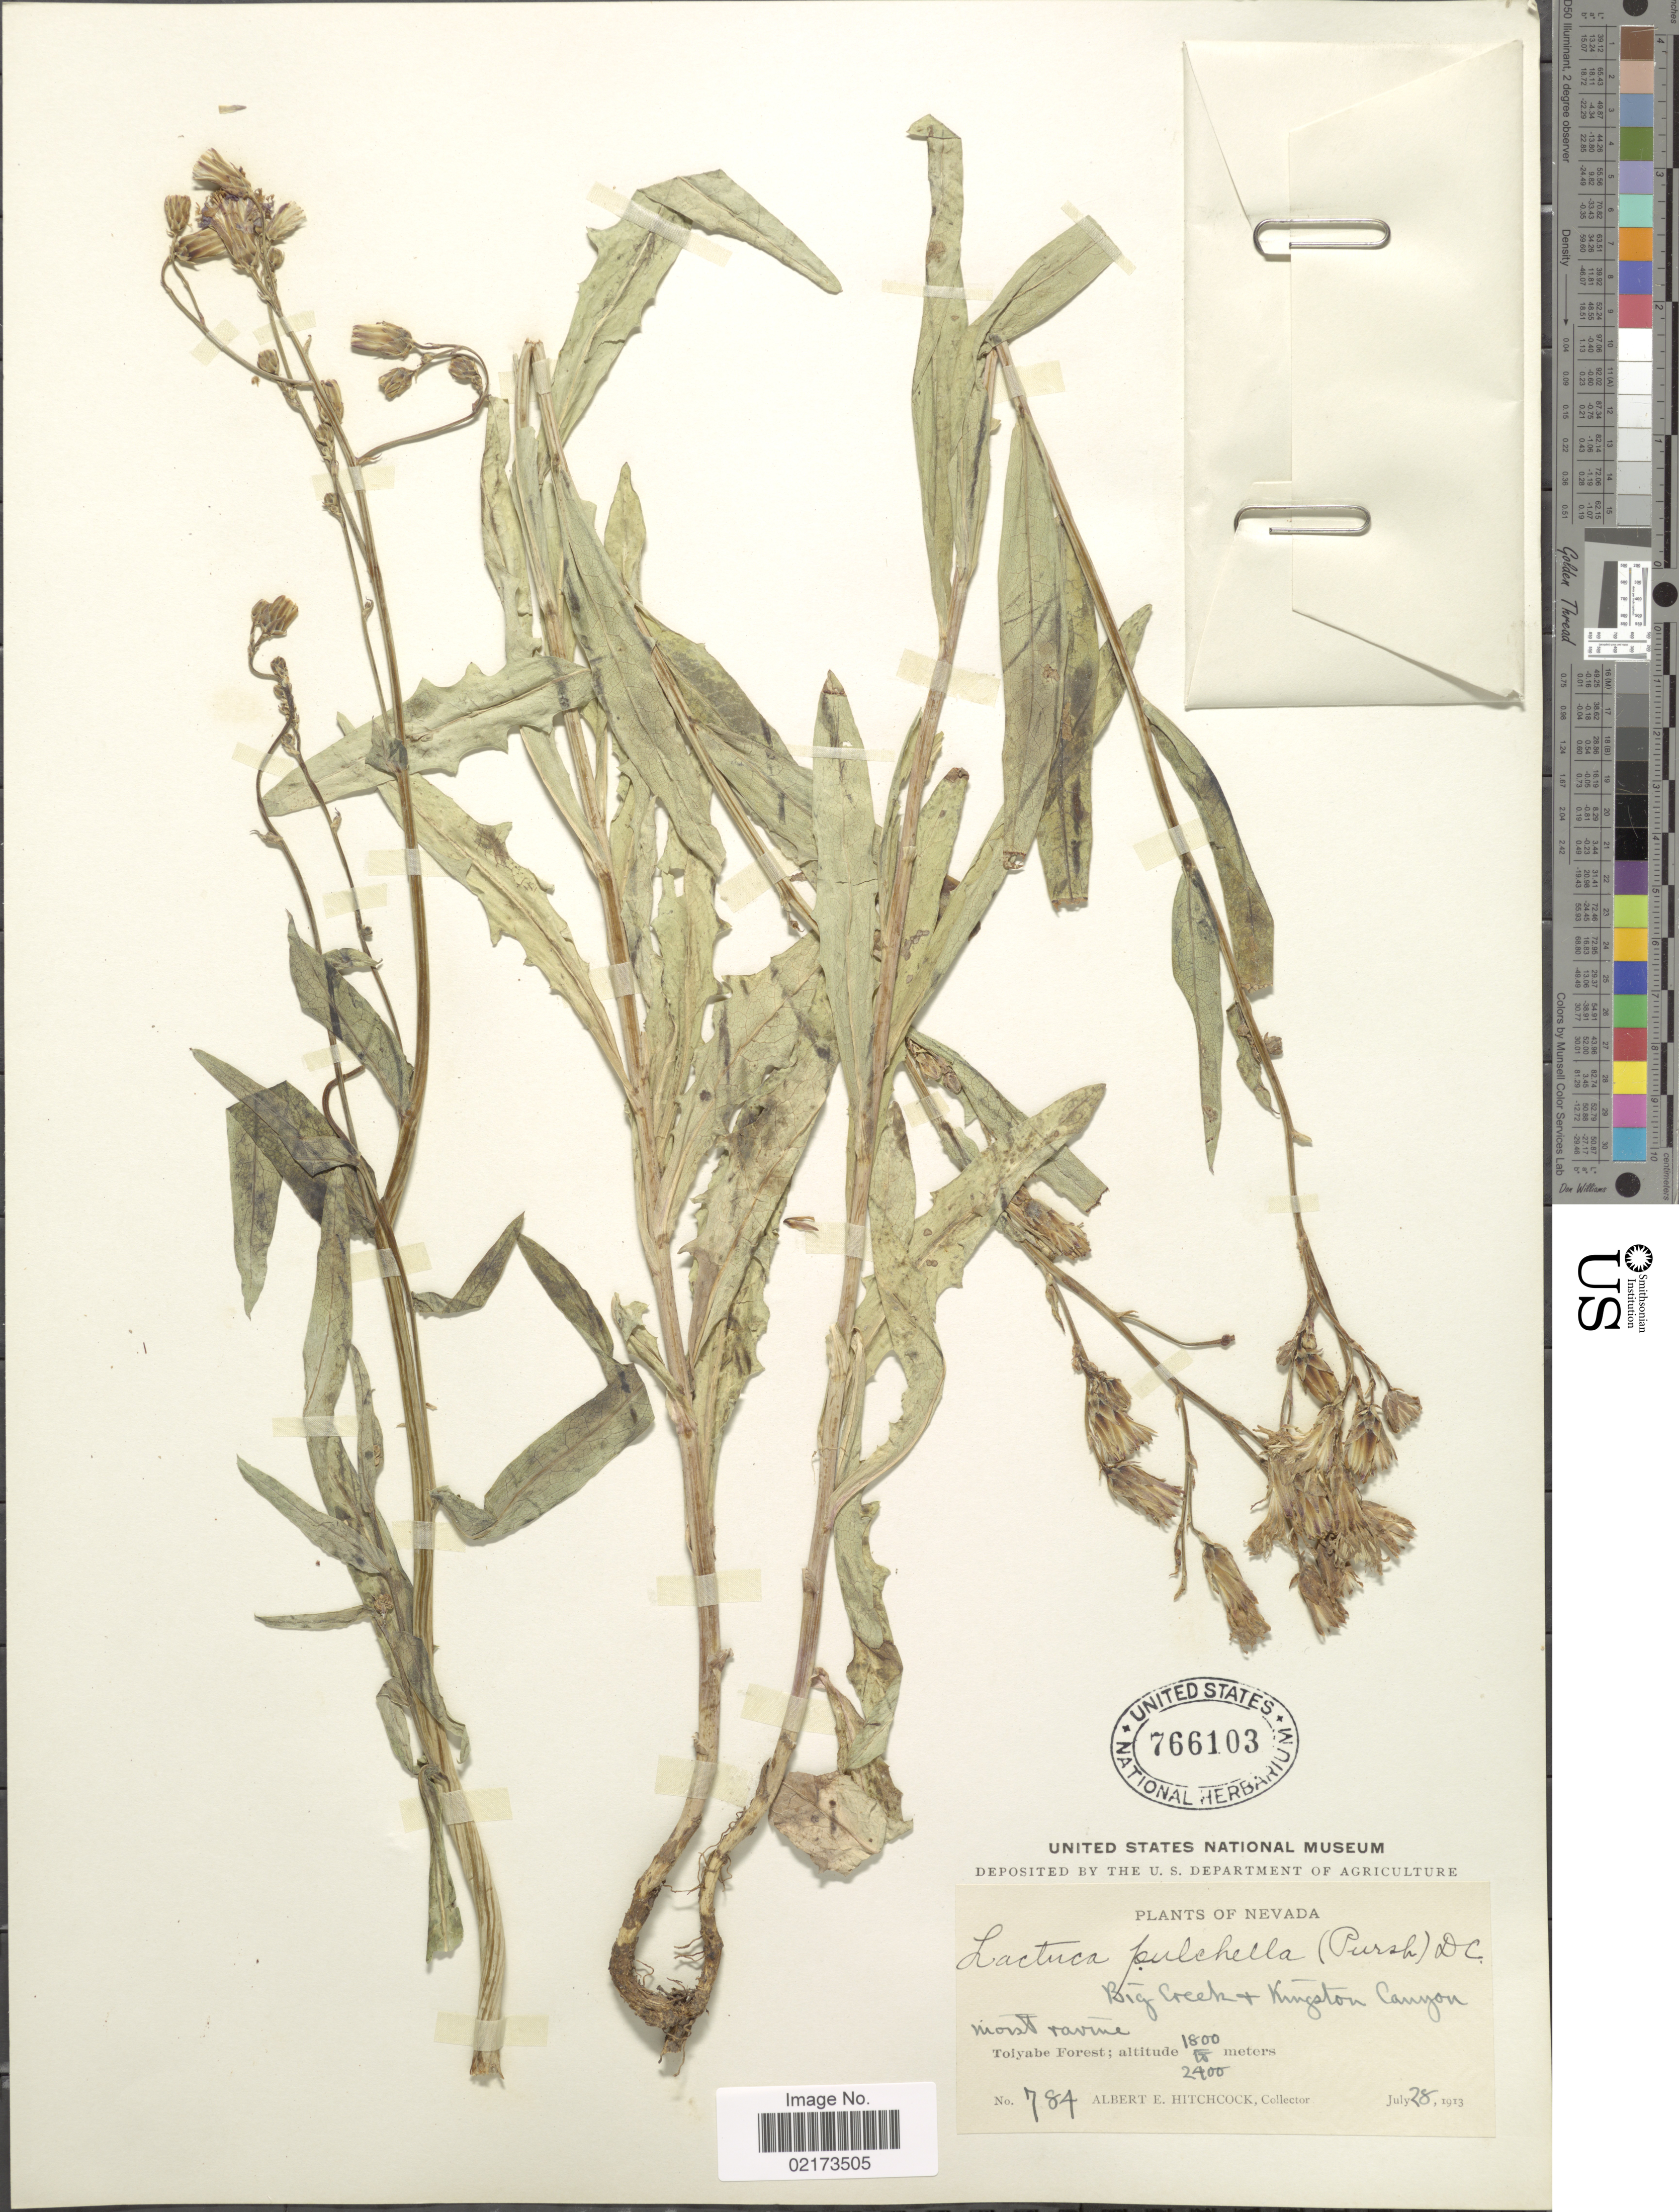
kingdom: Plantae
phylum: Tracheophyta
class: Magnoliopsida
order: Asterales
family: Asteraceae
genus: Lactuca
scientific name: Lactuca tatarica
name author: (L.) C.A. Mey.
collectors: A. Hitchcock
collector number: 784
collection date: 1913-07-28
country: United States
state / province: Nevada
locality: Big Creek + Kingston Canyon, Toiyabe Forest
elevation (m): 1800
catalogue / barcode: US 766103